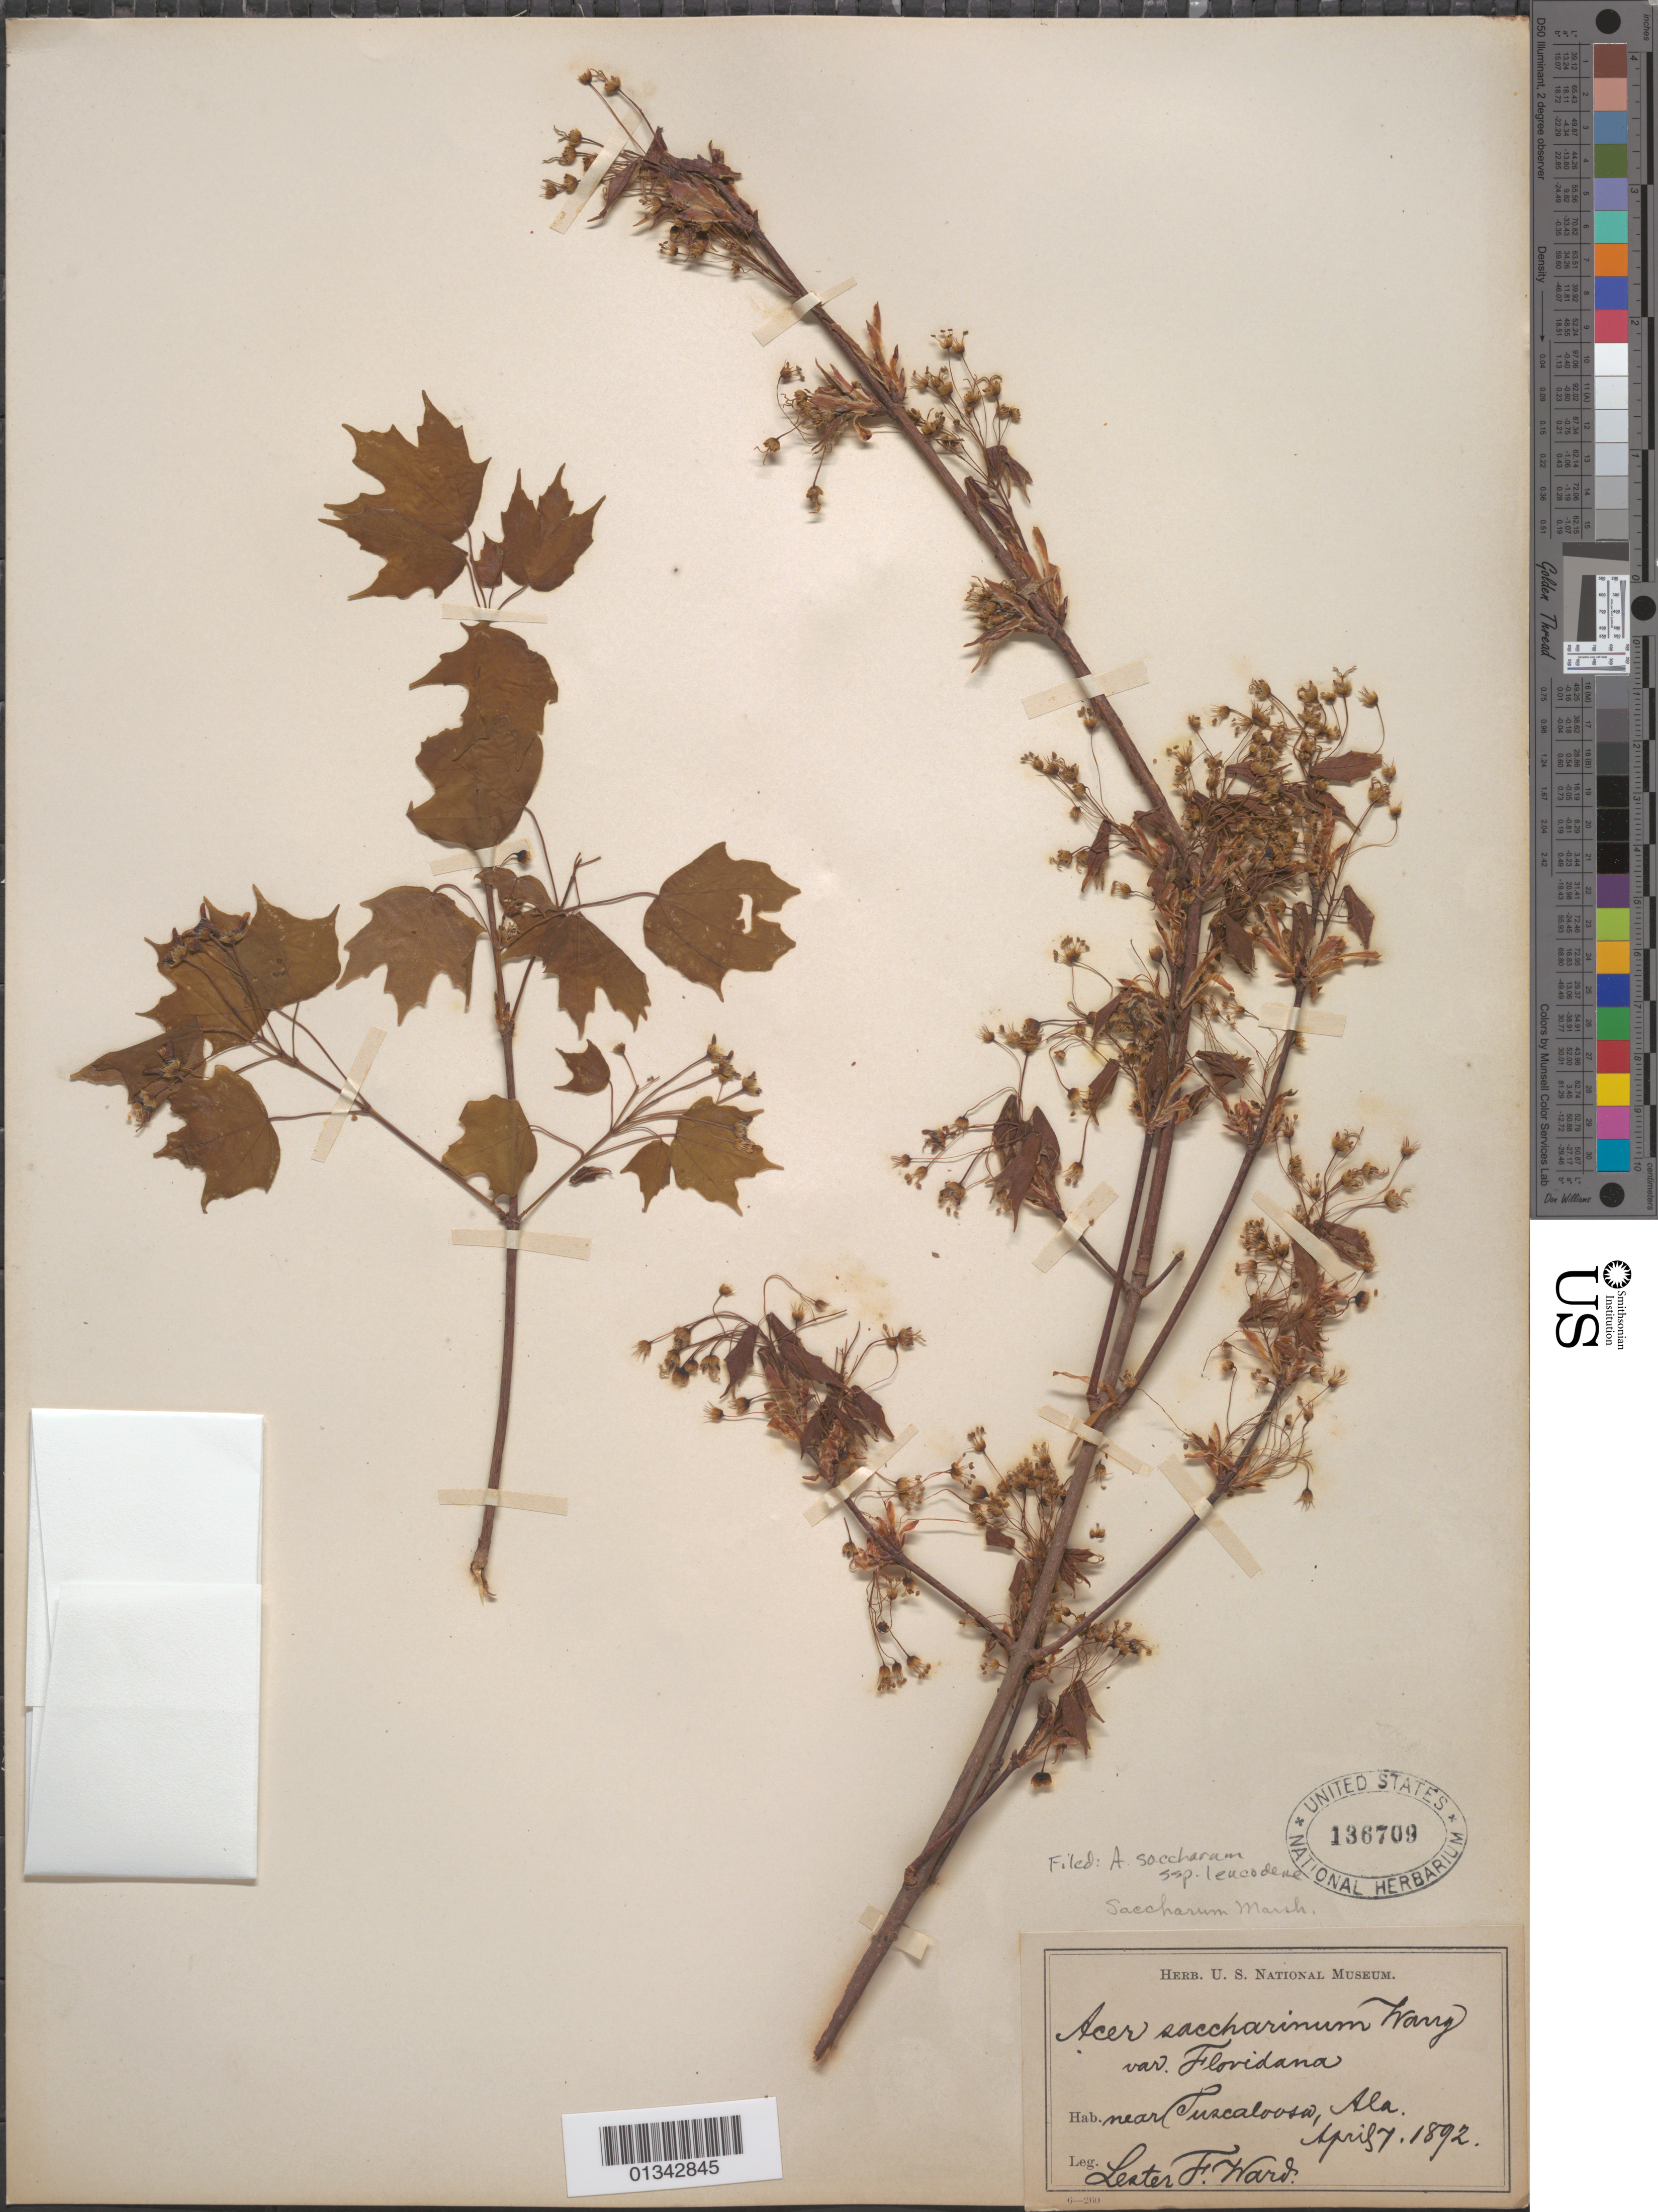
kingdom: Plantae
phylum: Tracheophyta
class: Magnoliopsida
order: Sapindales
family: Sapindaceae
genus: Acer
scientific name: Acer saccharum subsp. leucoderme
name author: (Small) Desmarais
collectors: L. F. Ward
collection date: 1892-04-07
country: United States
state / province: Alabama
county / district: Tuscaloosa County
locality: Tuscaloosa, near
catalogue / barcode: US 136709